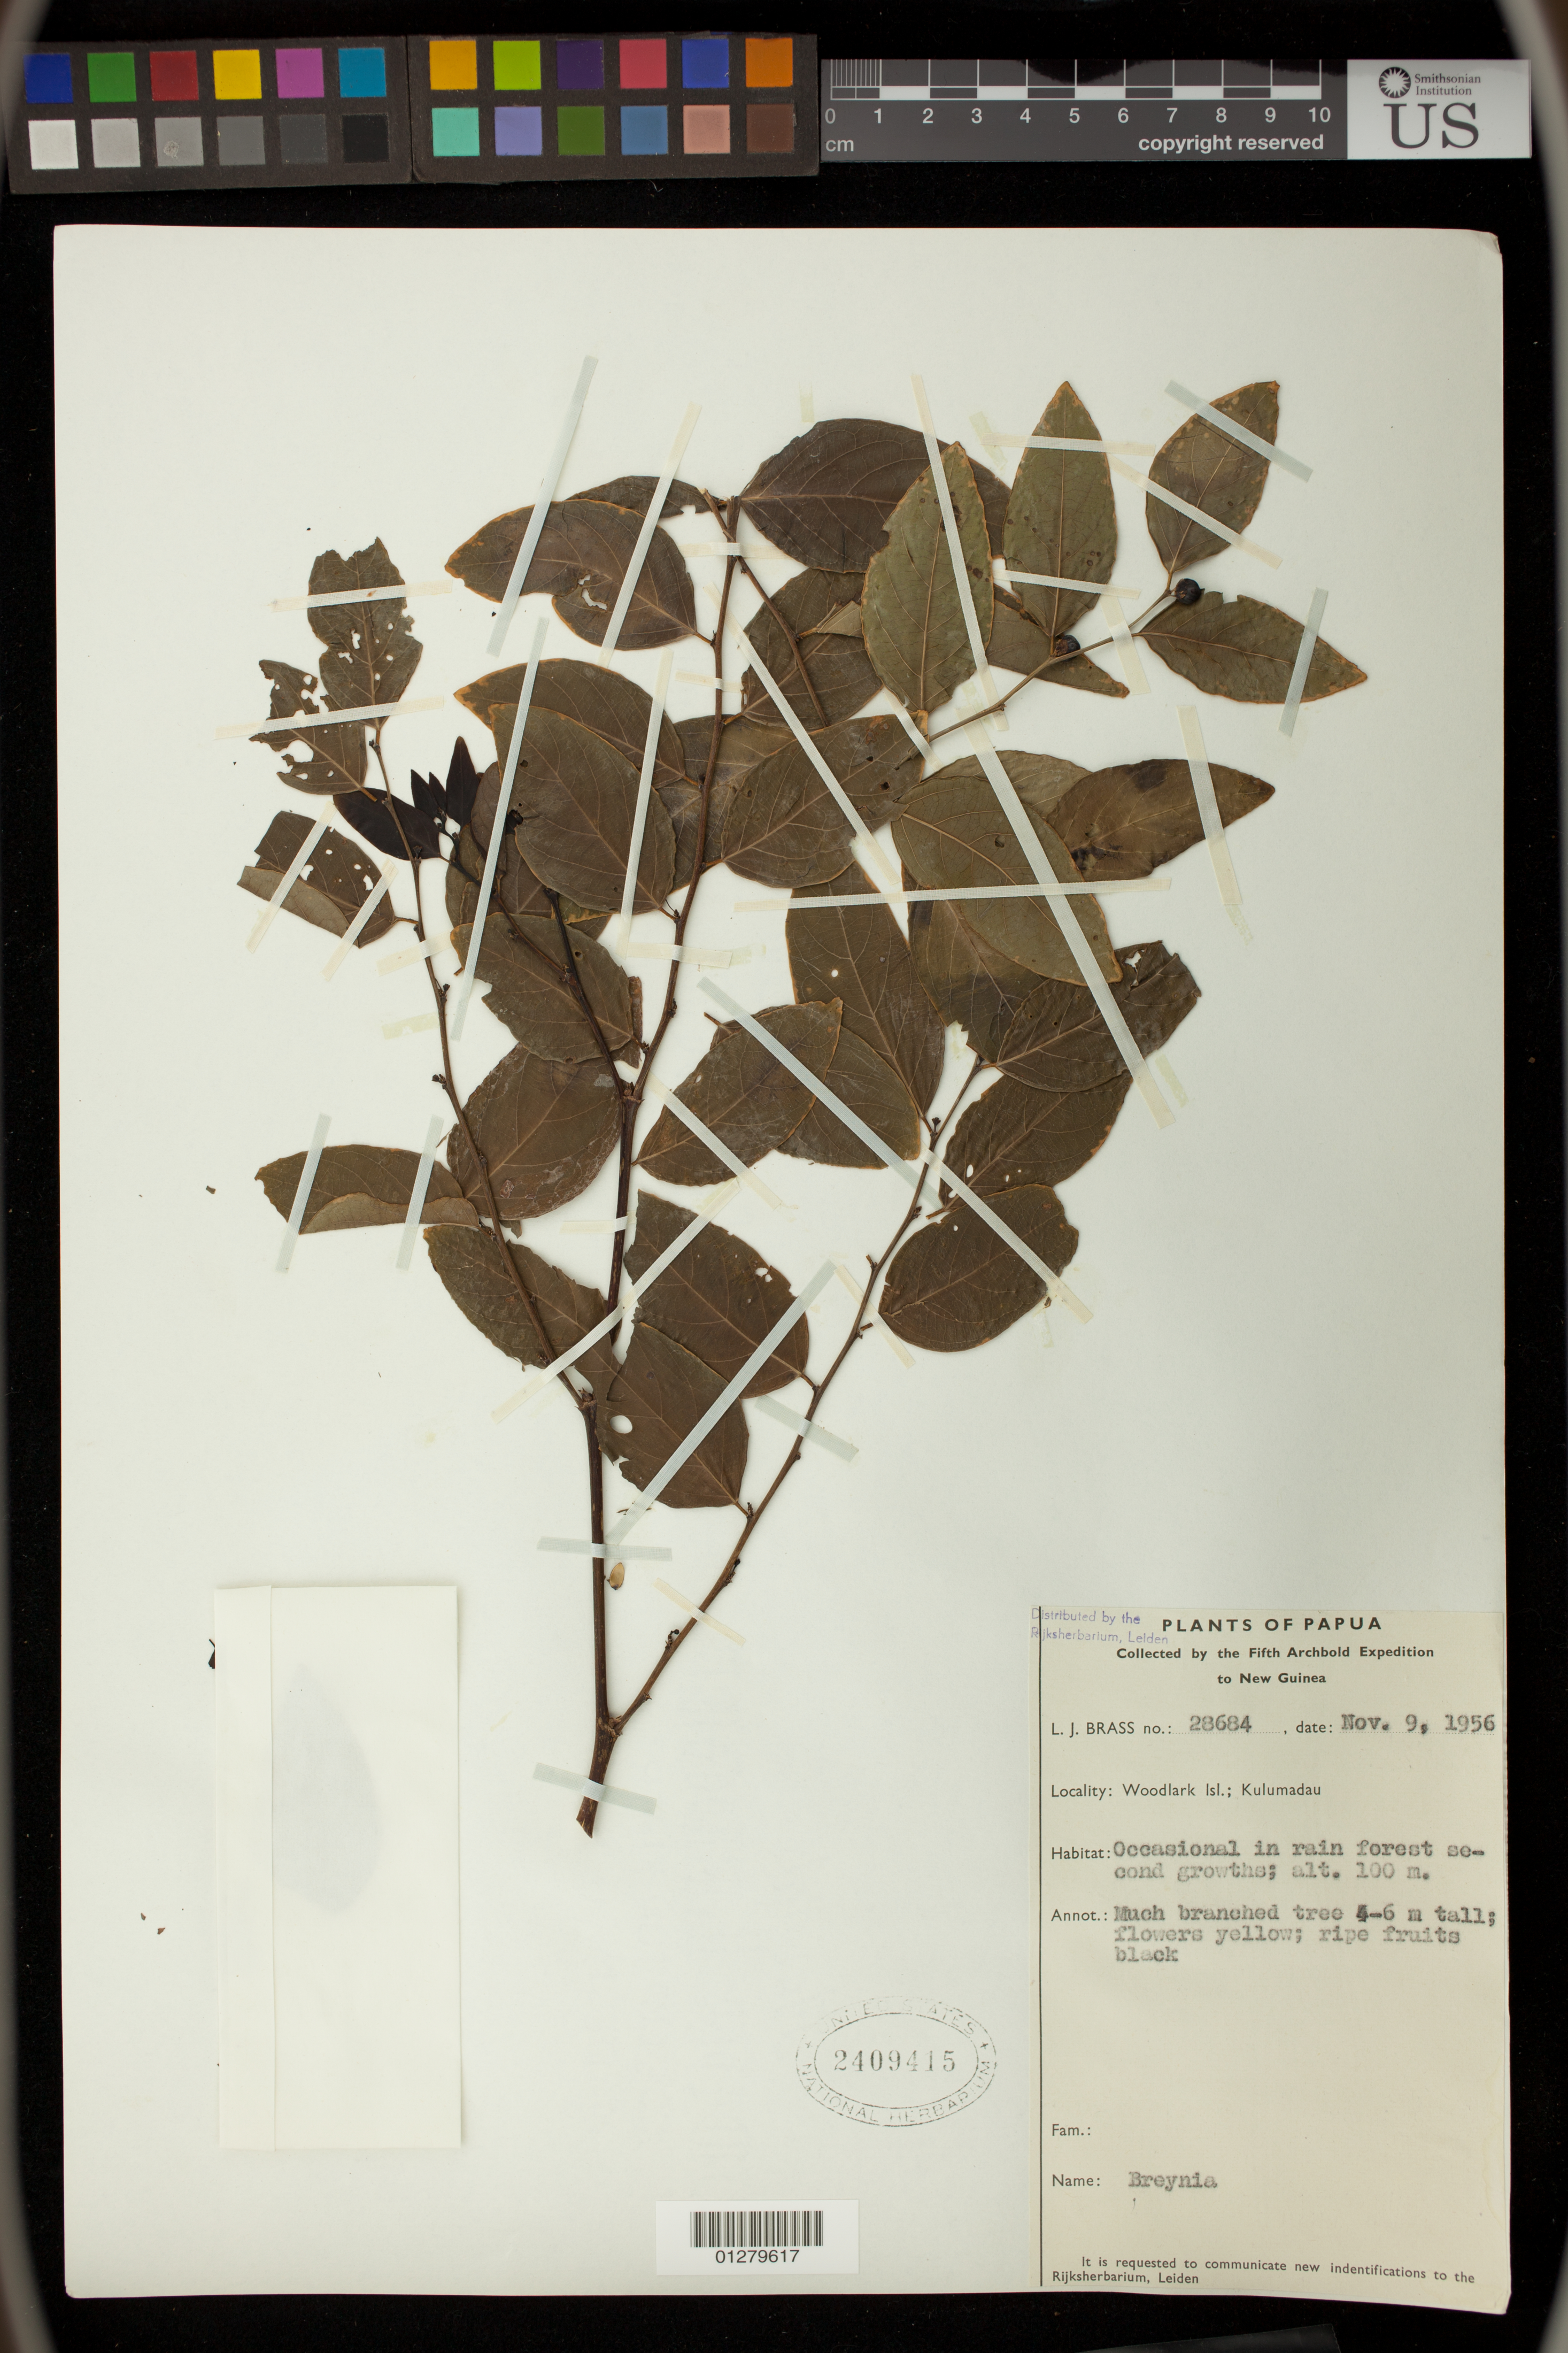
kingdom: Plantae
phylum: Tracheophyta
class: Magnoliopsida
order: Malpighiales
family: Phyllanthaceae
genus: Breynia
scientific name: Breynia sp.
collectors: L. J. Brass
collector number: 28684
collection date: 1956-11-09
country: Papua New Guinea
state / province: Milne Bay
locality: Woodlark Isl.; Kulumadau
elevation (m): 100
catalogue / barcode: US 2409415